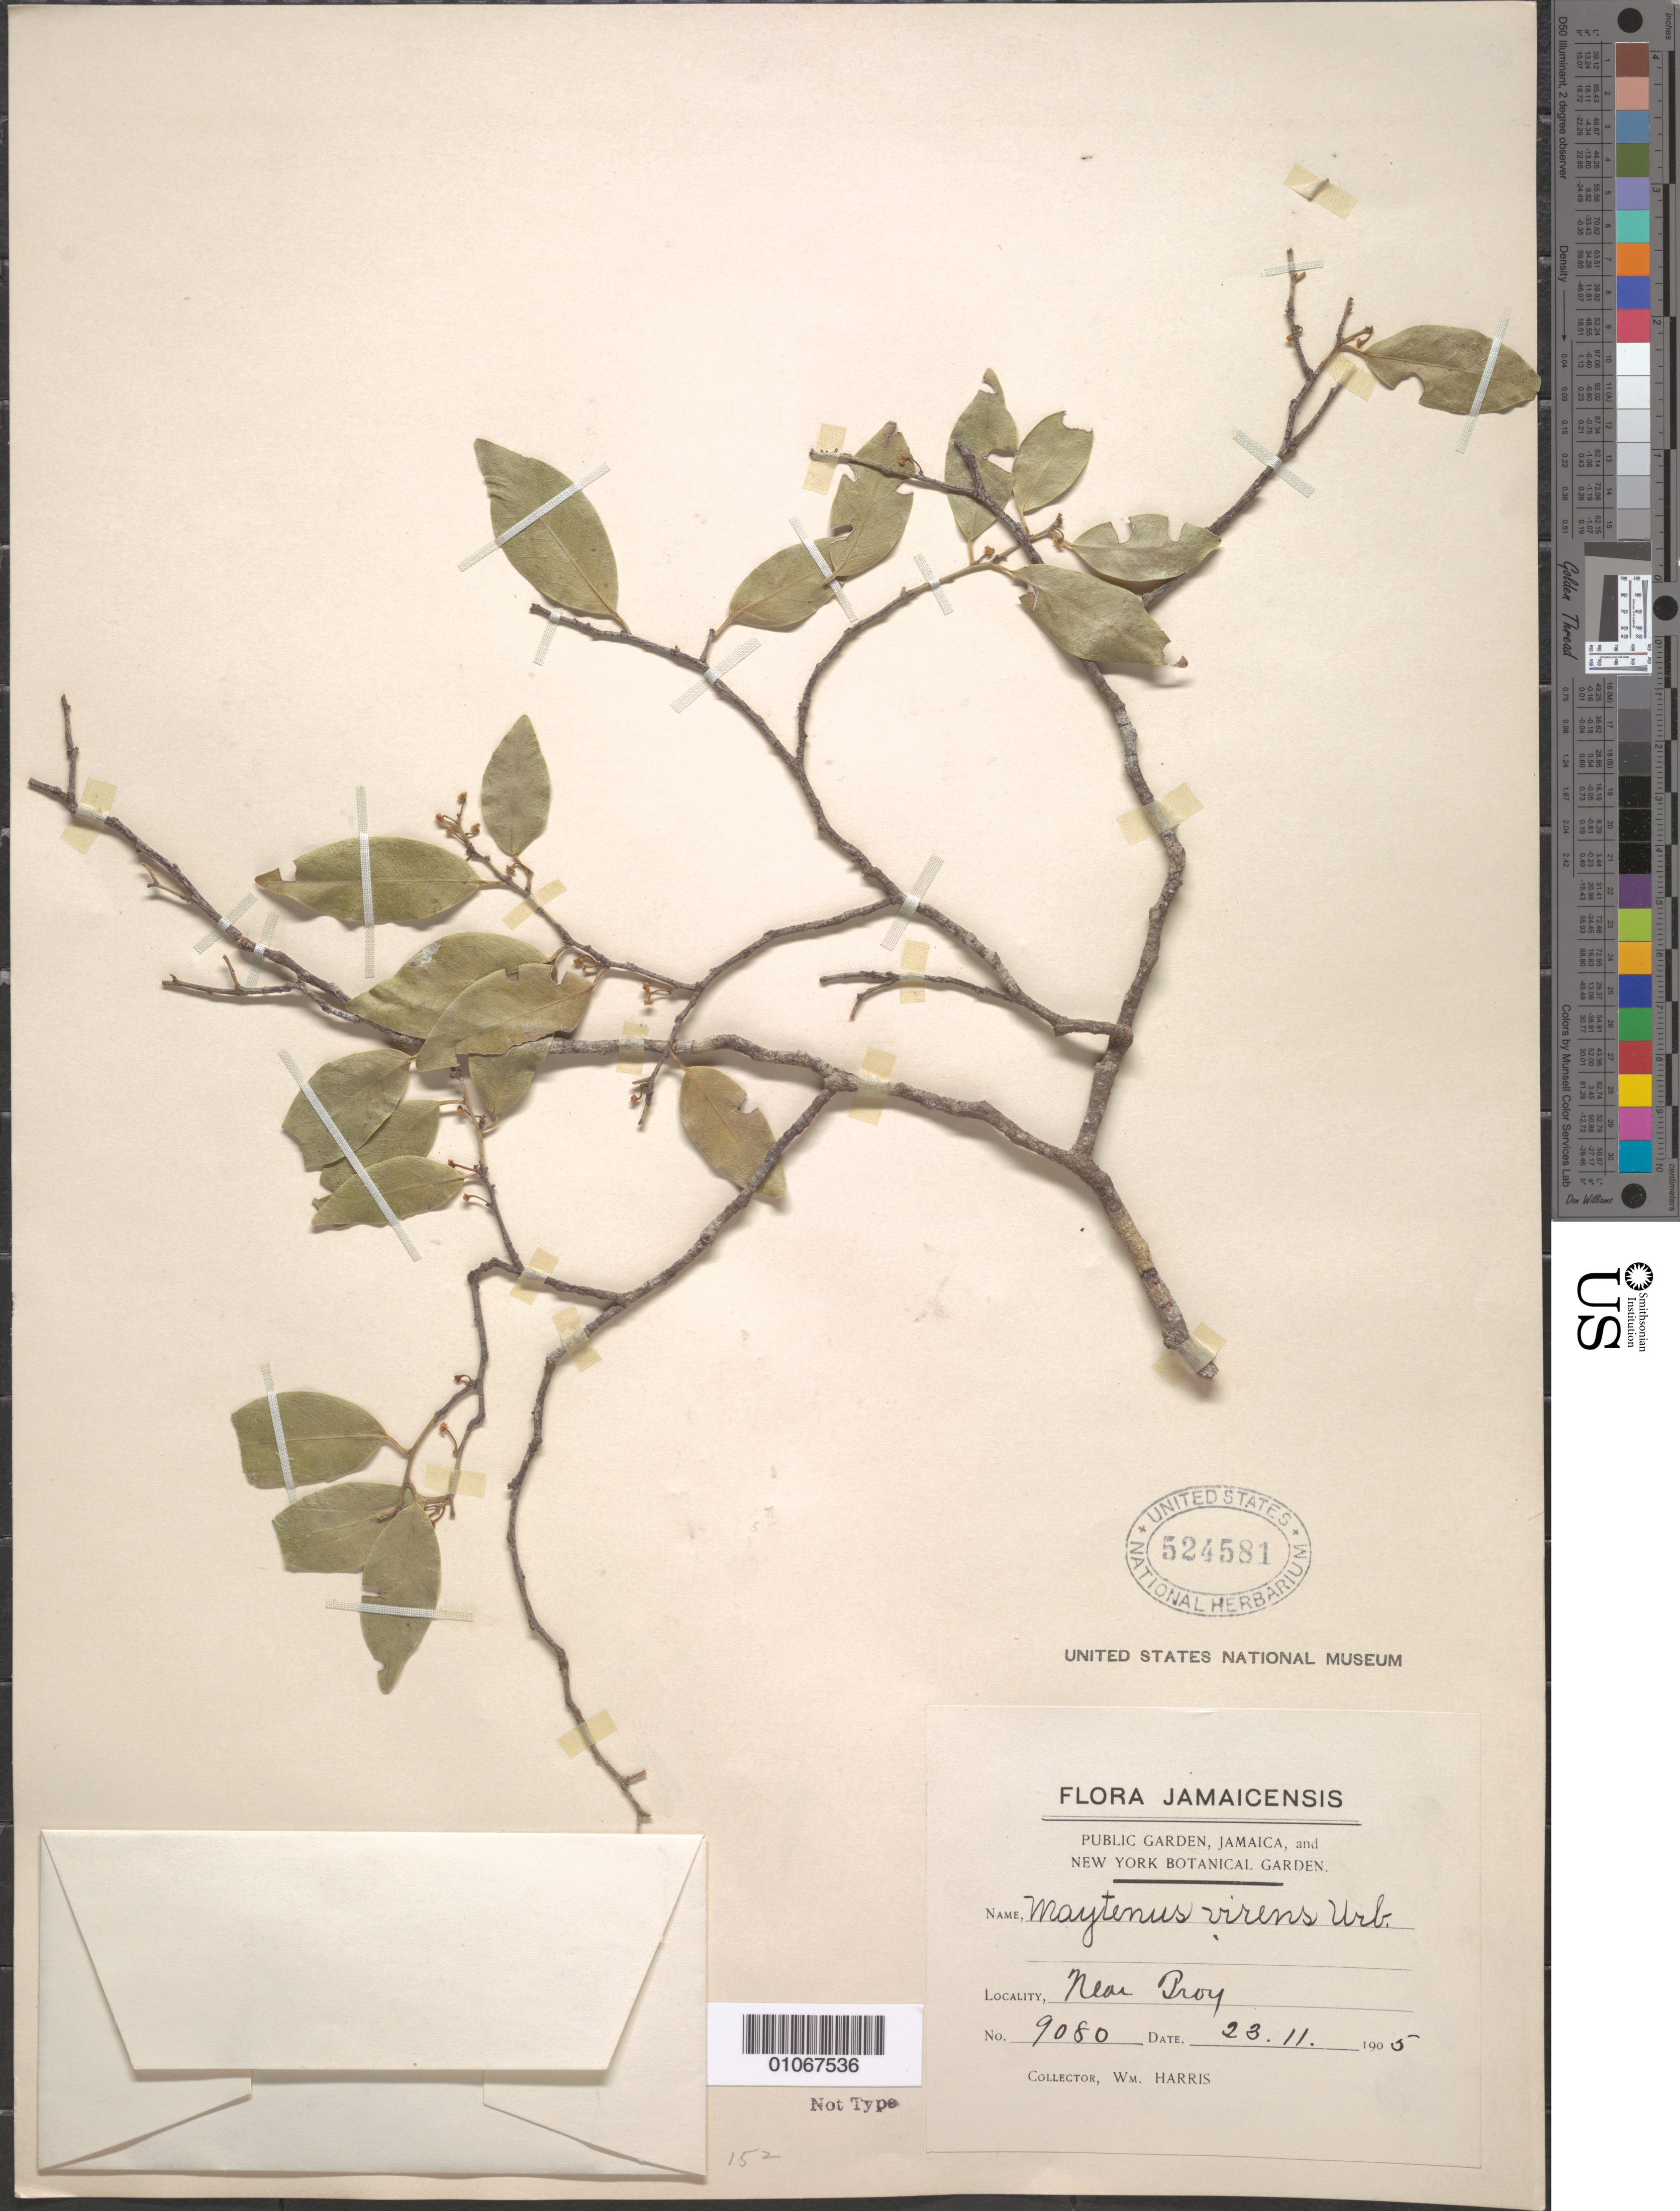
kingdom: Plantae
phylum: Tracheophyta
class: Magnoliopsida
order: Celastrales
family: Celastraceae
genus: Maytenus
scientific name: Maytenus virens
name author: Urb.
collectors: W. Harris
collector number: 9080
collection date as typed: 23 Nov 1905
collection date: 1905-11-23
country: Jamaica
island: Jamaica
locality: Near Proy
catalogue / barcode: US 524581